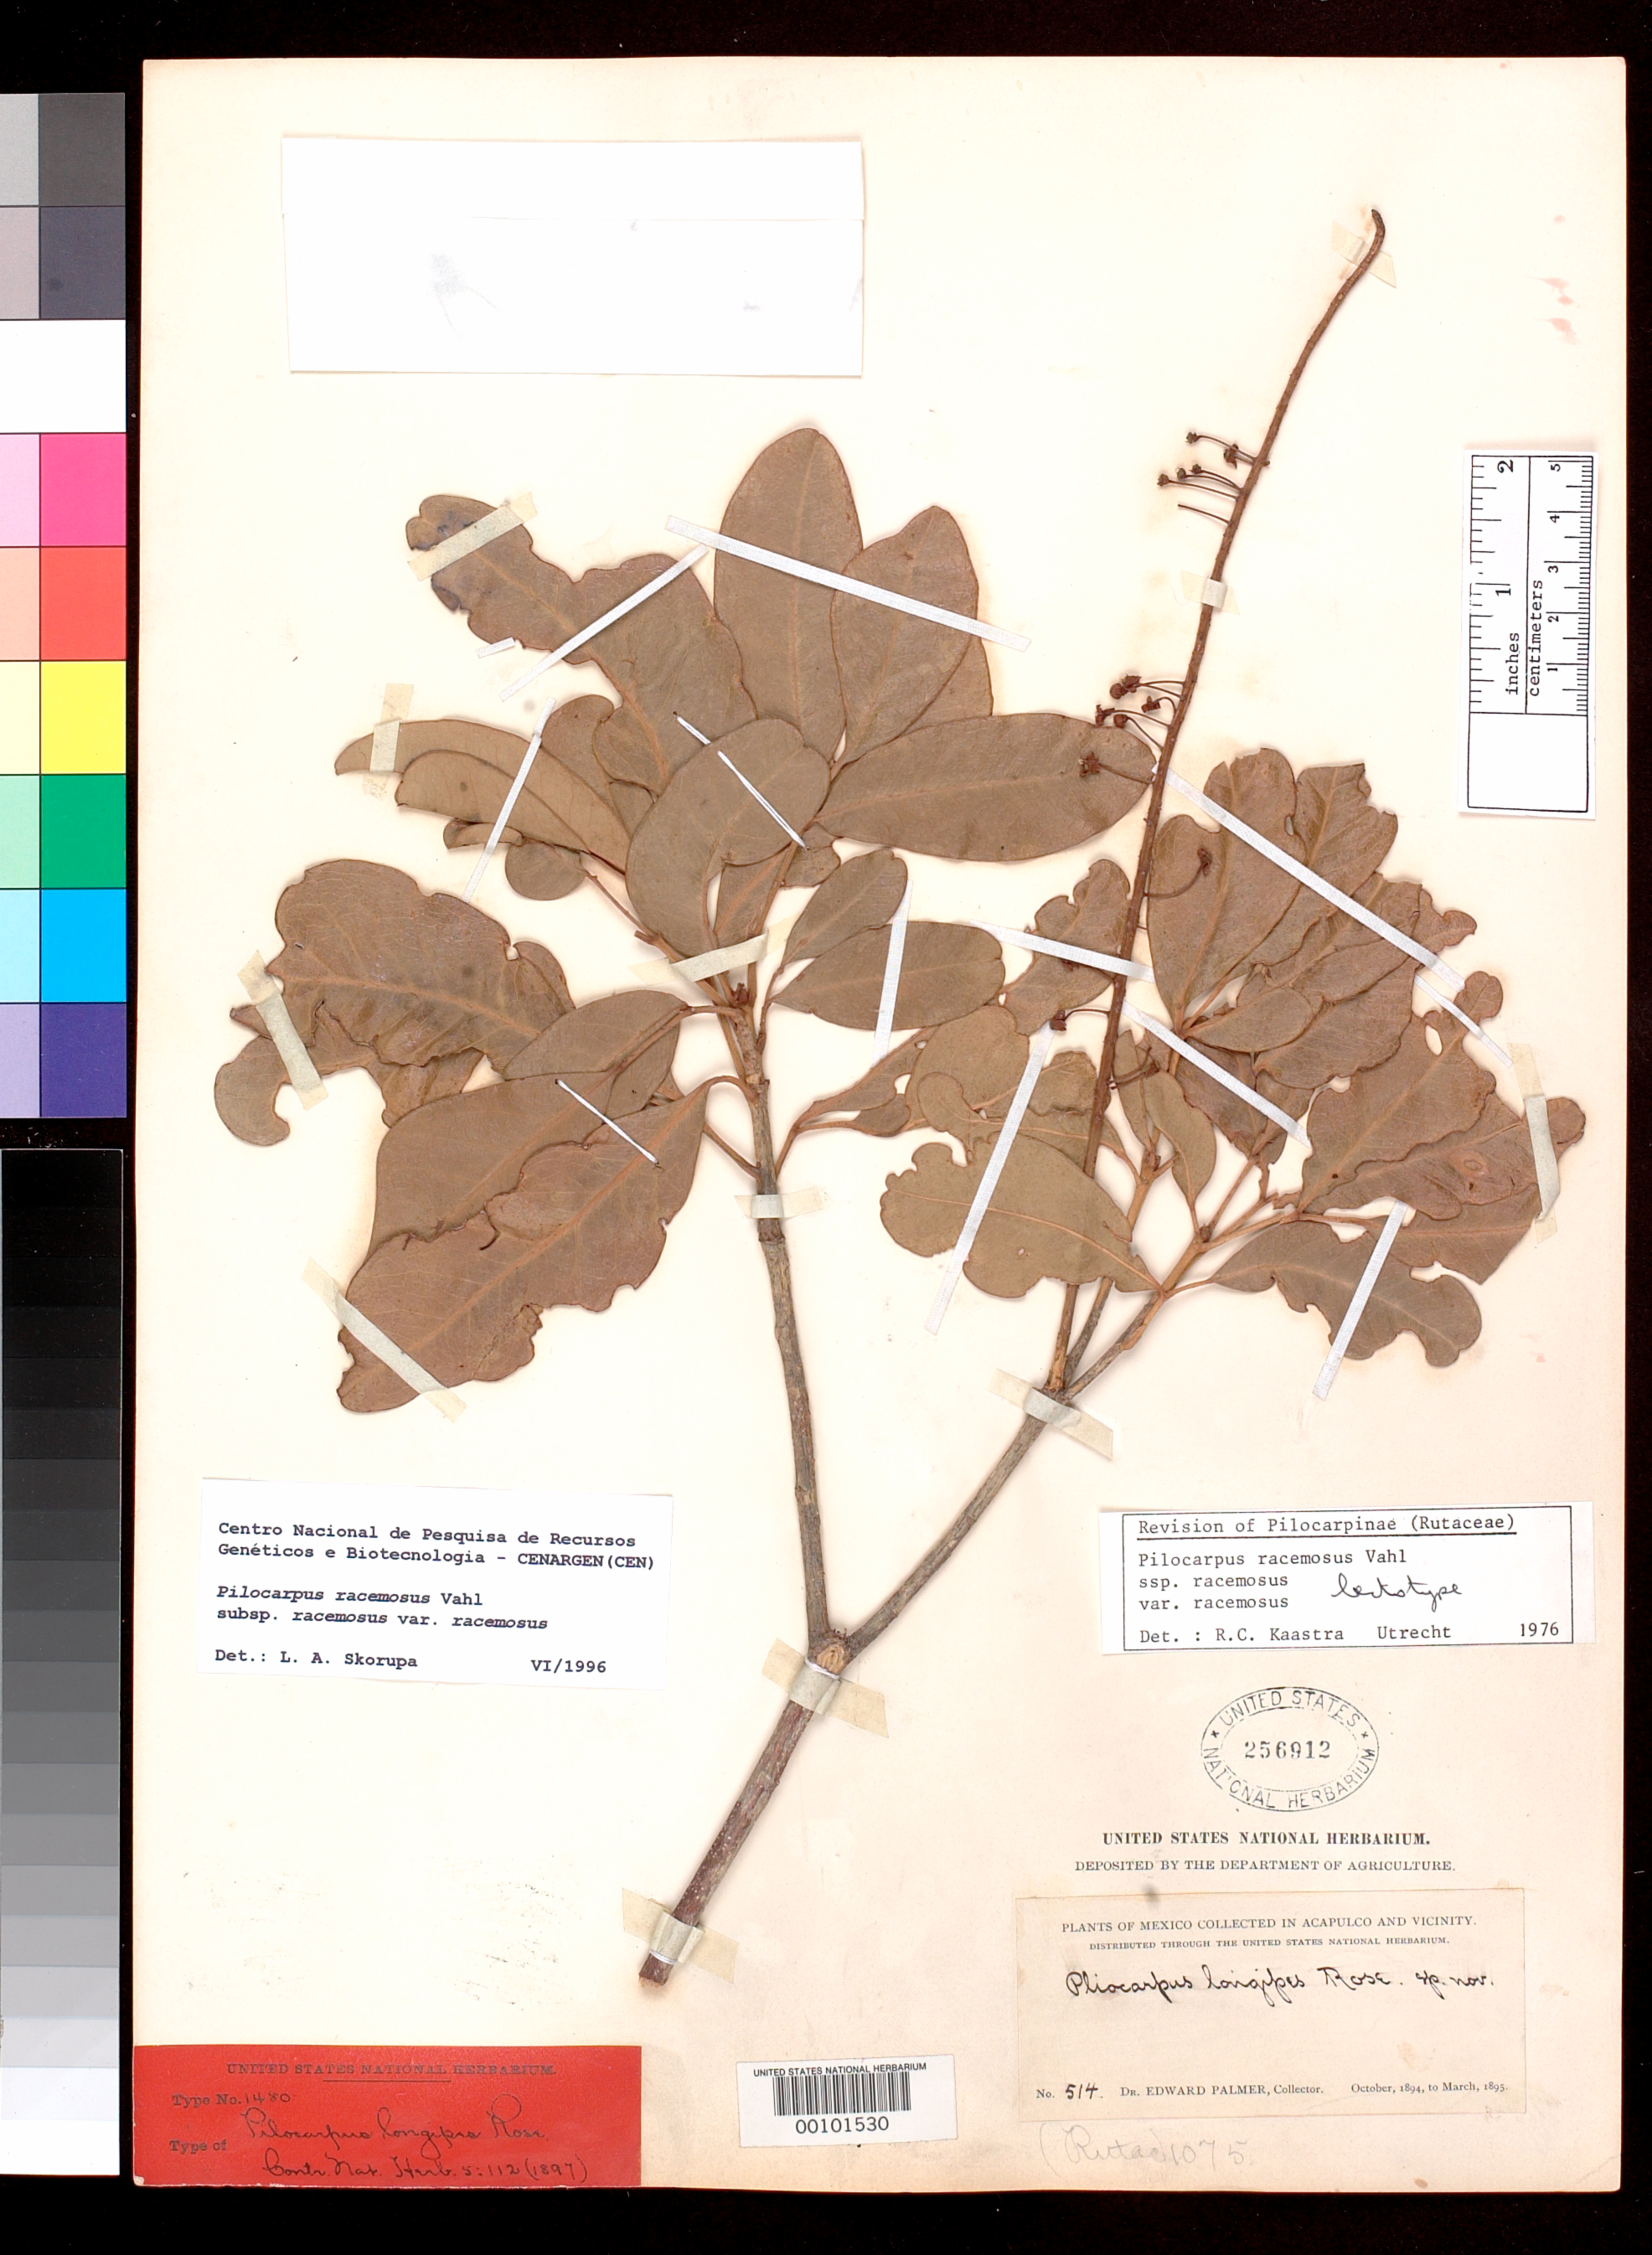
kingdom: Plantae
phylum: Tracheophyta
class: Magnoliopsida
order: Sapindales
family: Rutaceae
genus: Pilocarpus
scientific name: Pilocarpus longipes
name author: Rose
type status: Lectotype; Type Collection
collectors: E. Palmer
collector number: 514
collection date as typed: Oct 1894 to -- Mar 1895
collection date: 1894-10/1895-03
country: Mexico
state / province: Guerrero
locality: Acapulco & vicinity.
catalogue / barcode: US 256912